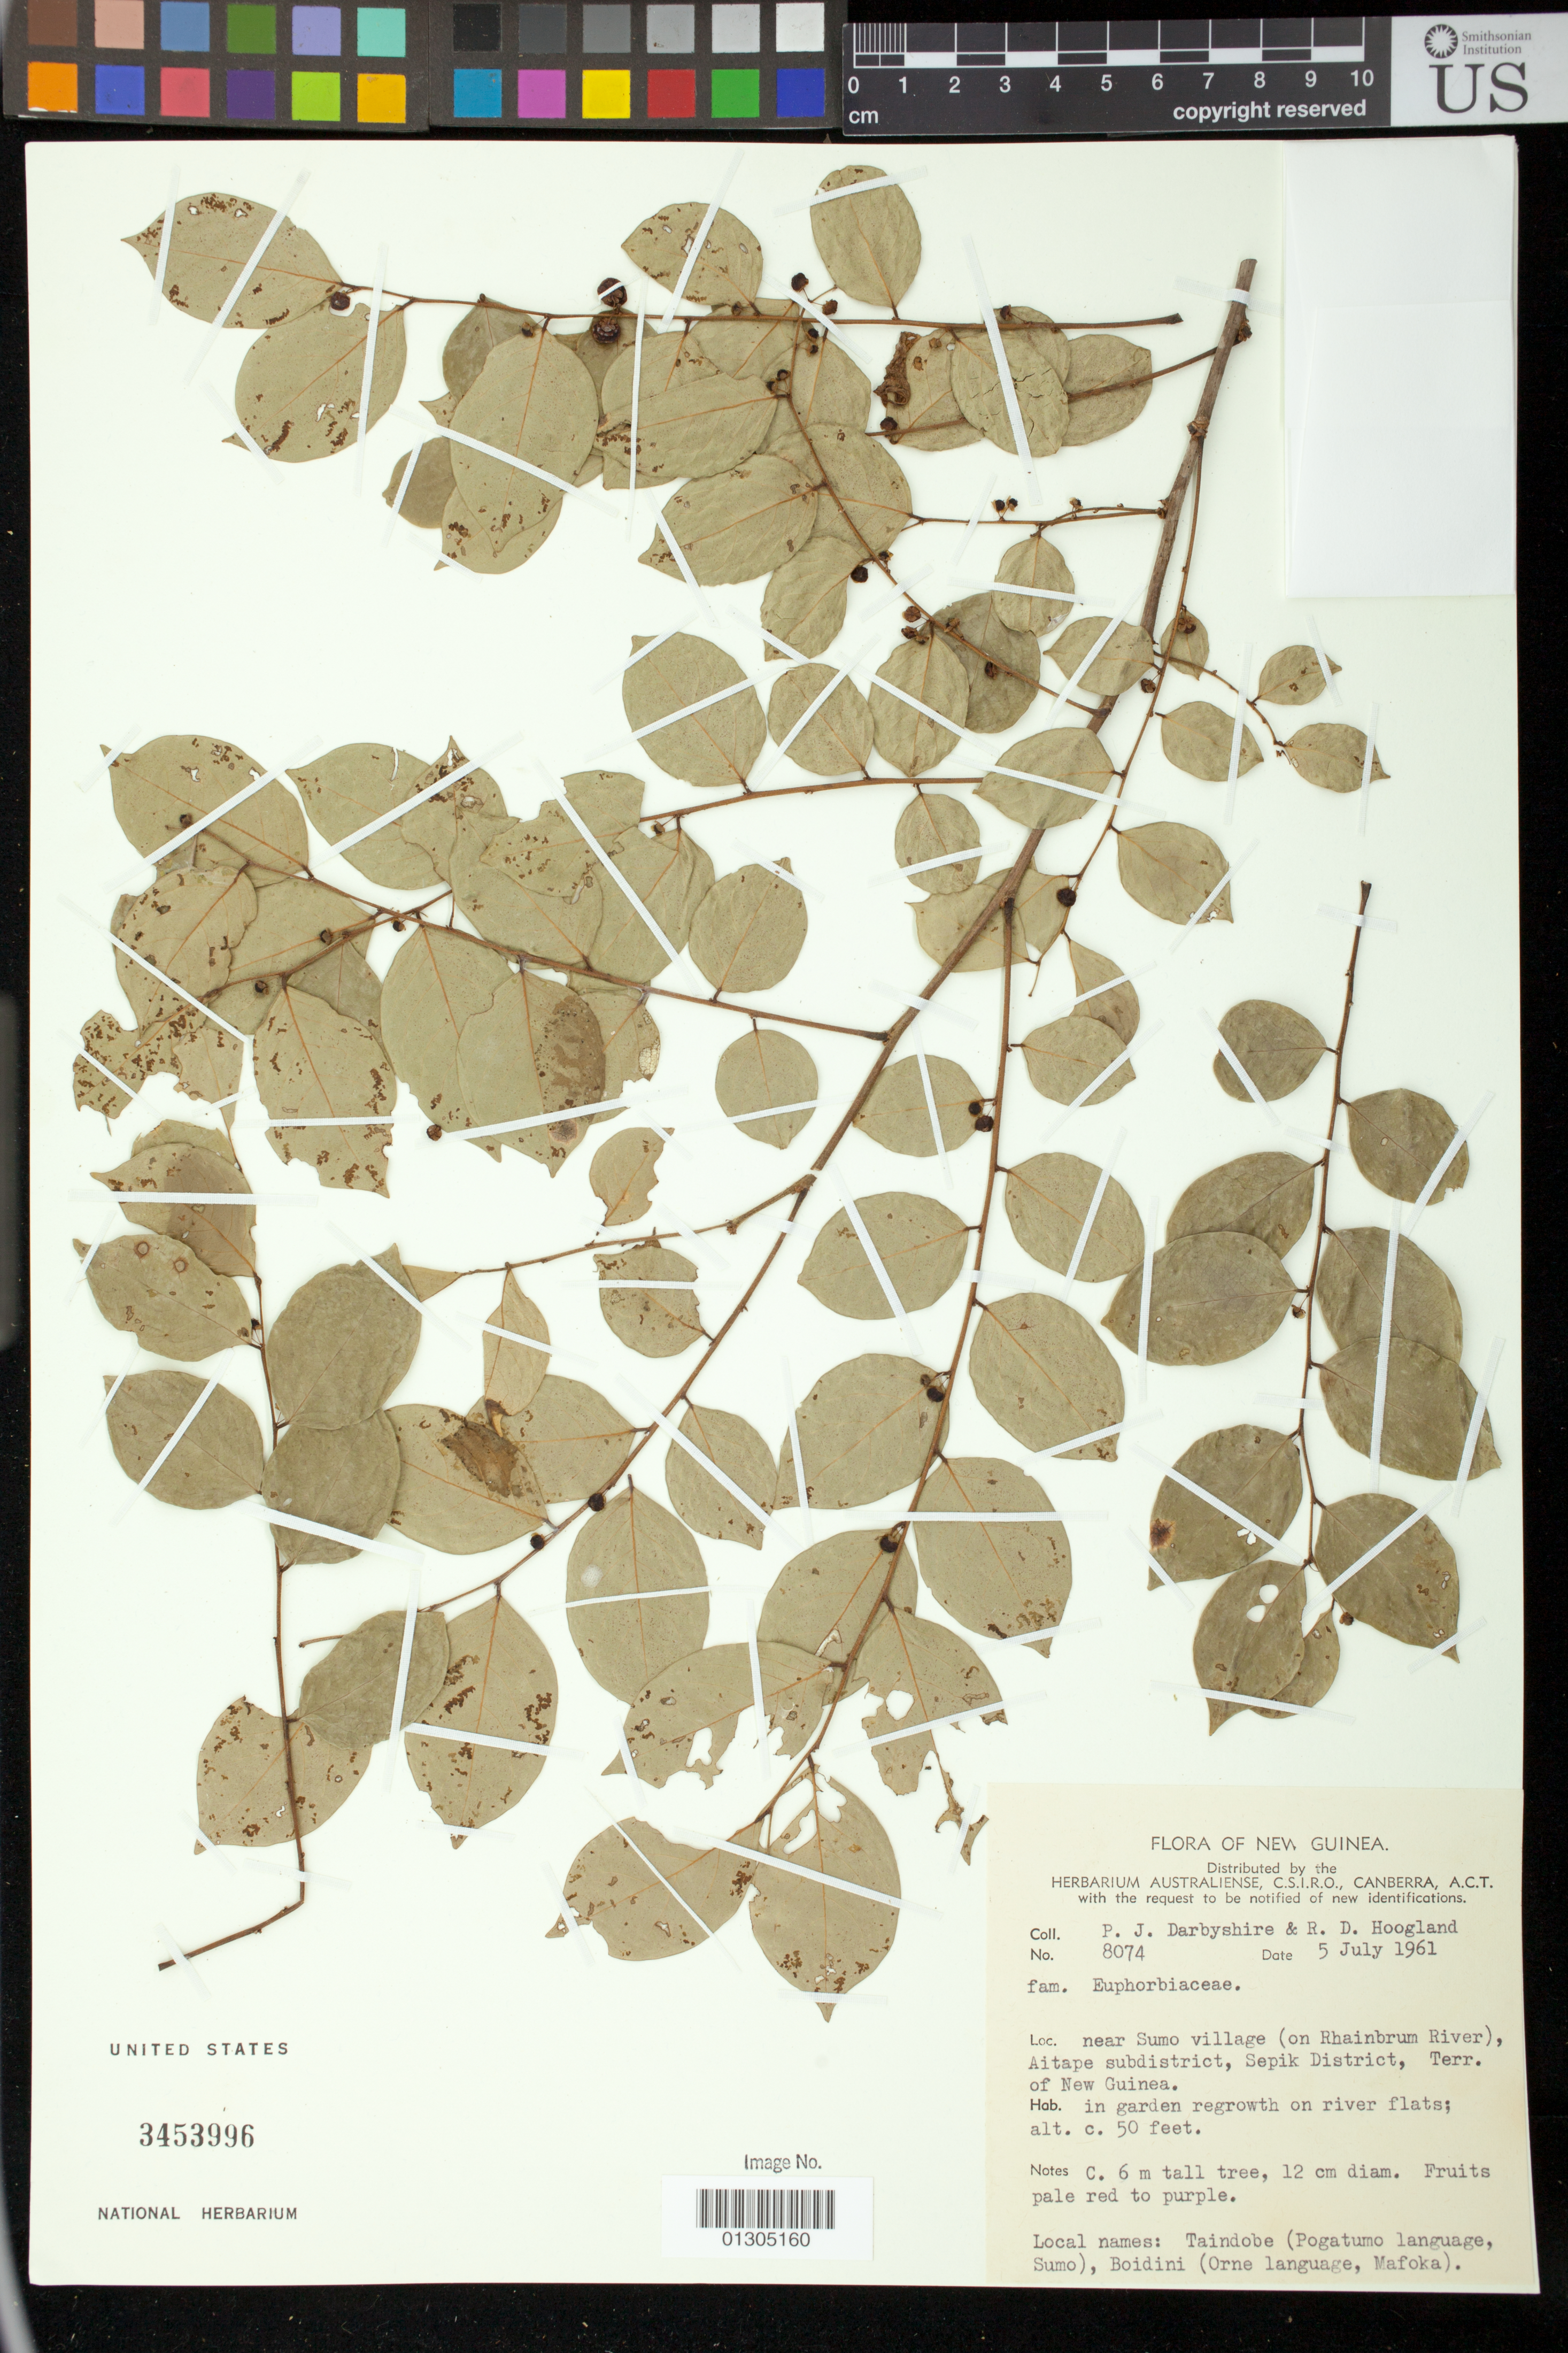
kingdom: Plantae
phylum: Tracheophyta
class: Magnoliopsida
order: Malpighiales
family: Euphorbiaceae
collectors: P. Darbyshire & R. D. Hoogland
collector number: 8074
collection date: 1961-07-05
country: Papua New Guinea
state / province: Sandaun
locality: near Sumo village (on Rhainbrum River), Aitape subdistrict, Sepik District, Terr. of New Guinea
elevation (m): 15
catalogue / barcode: US 3453996